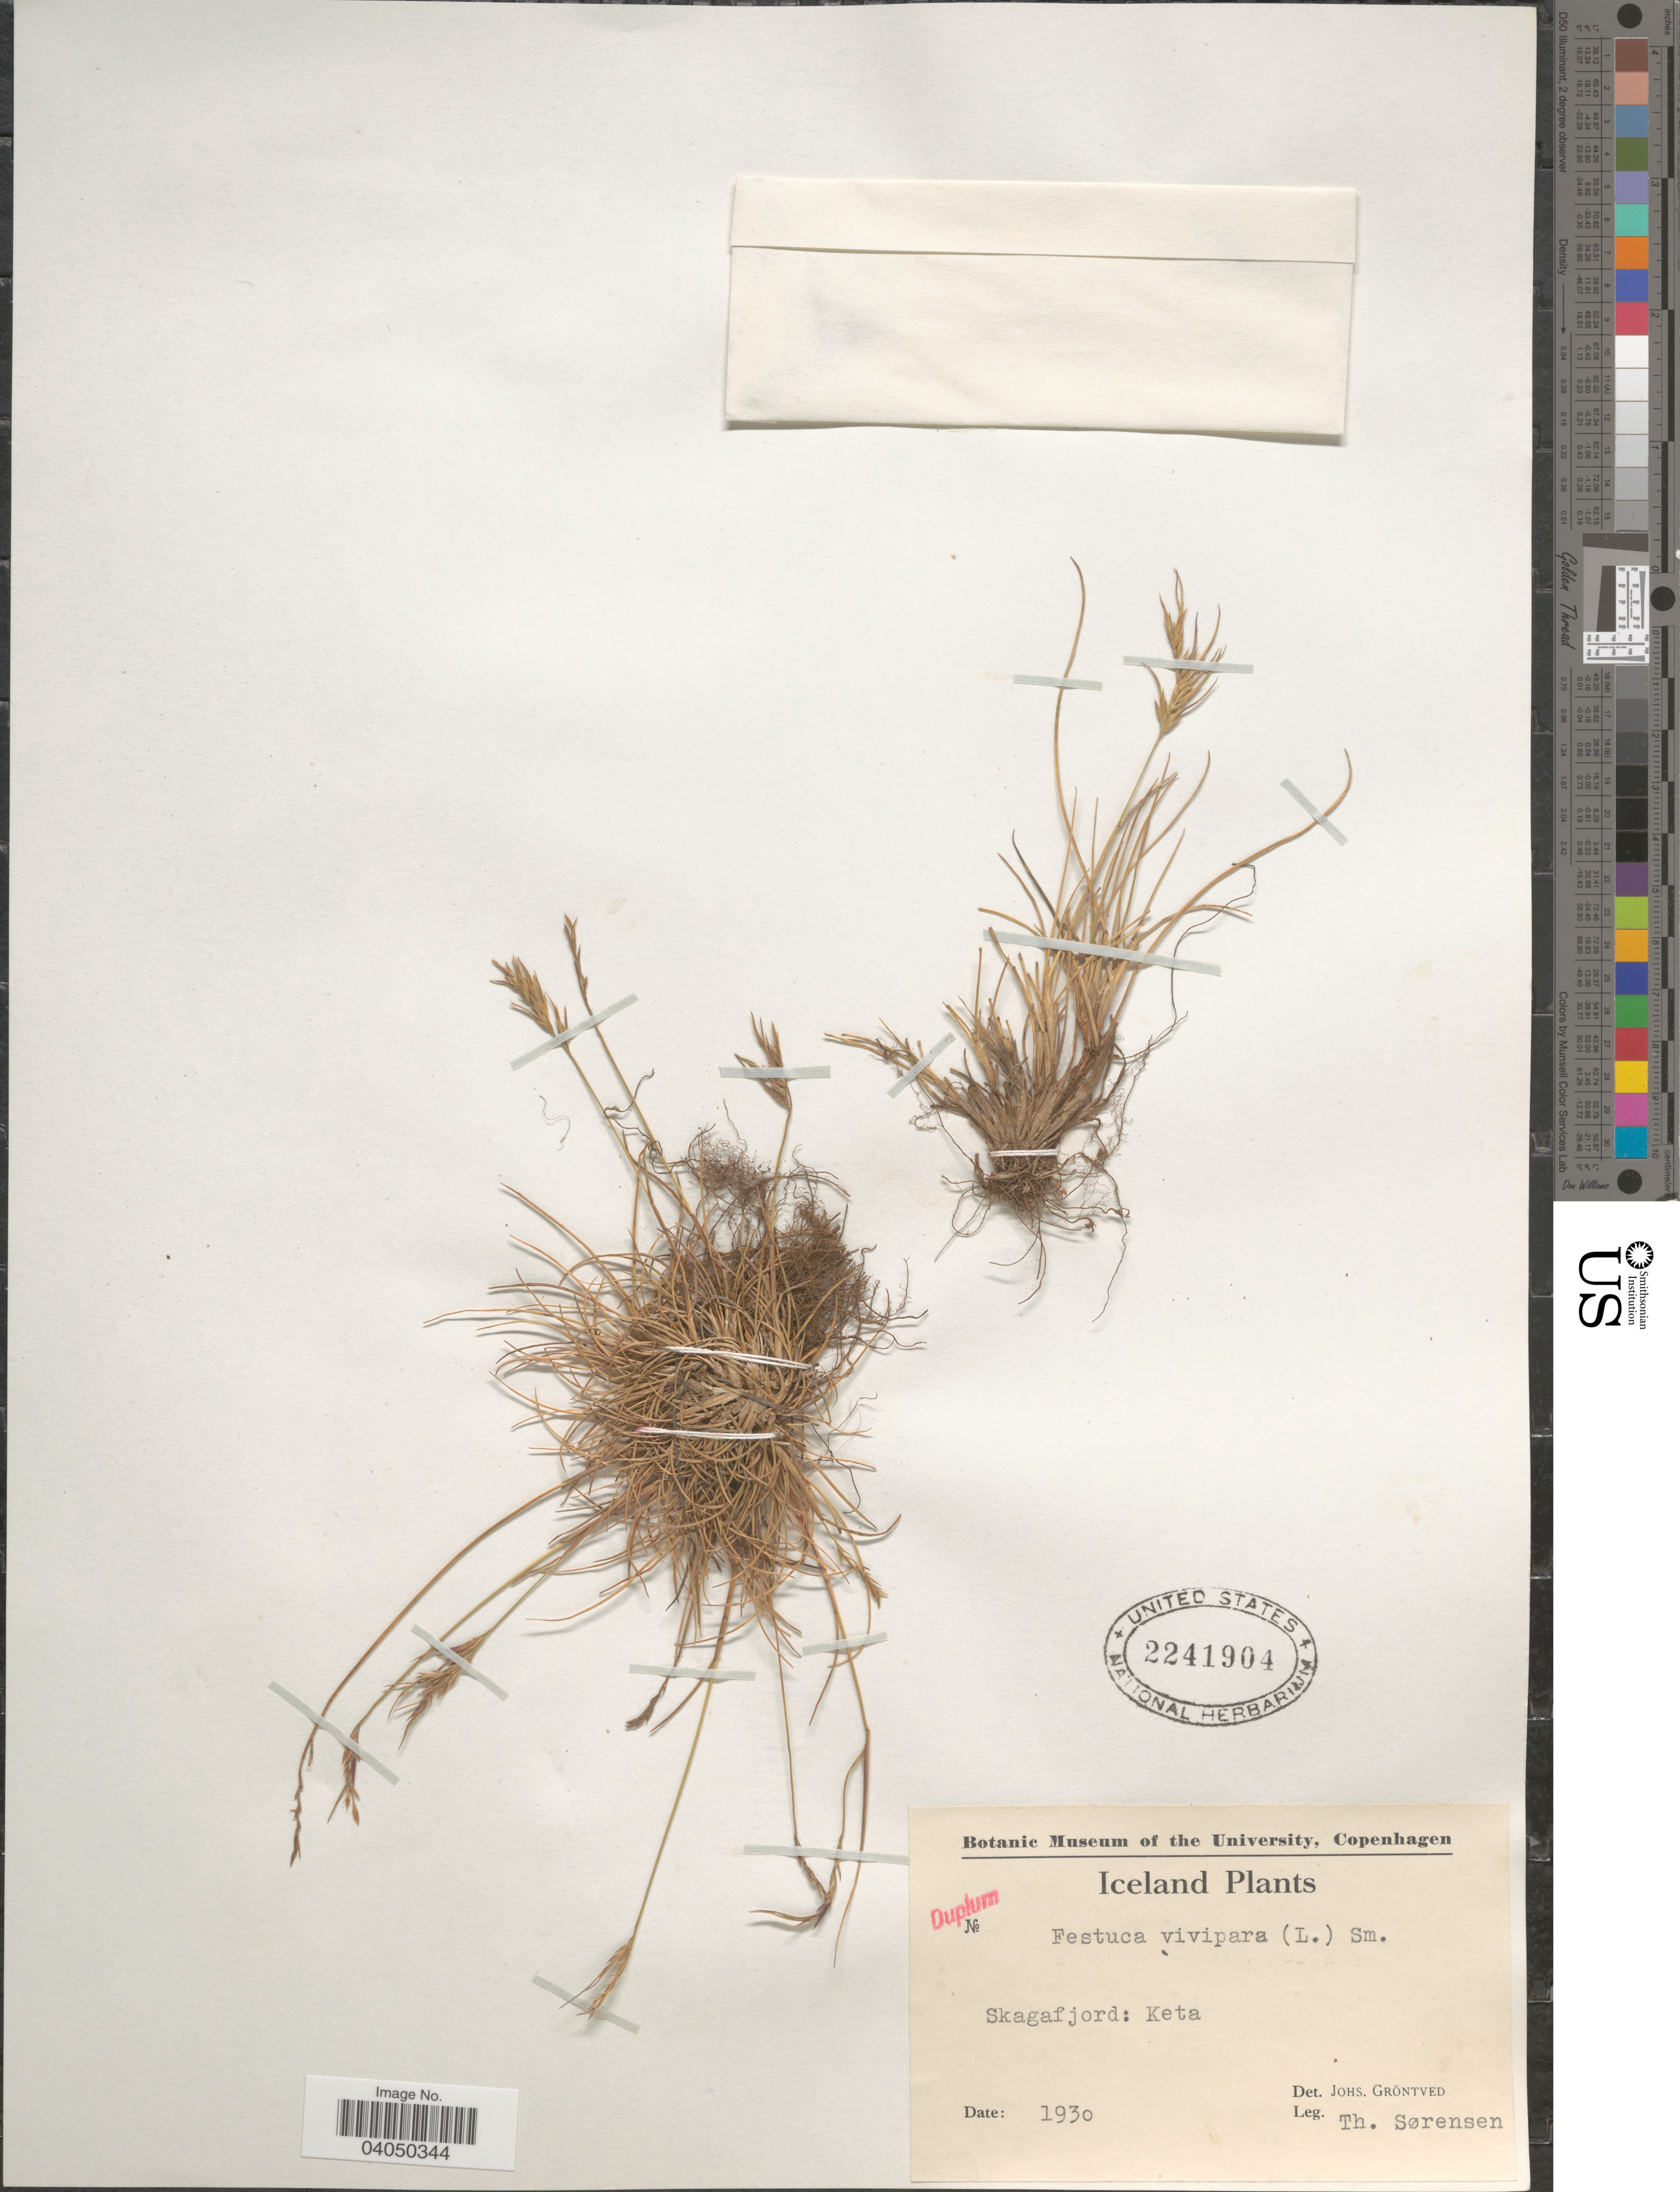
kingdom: Plantae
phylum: Tracheophyta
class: Liliopsida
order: Poales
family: Poaceae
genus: Festuca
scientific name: Festuca vivipara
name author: (L.) Sm.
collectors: T. Sorensen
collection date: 1930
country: Iceland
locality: Skagafjord: Keta.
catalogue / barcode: US 2241904